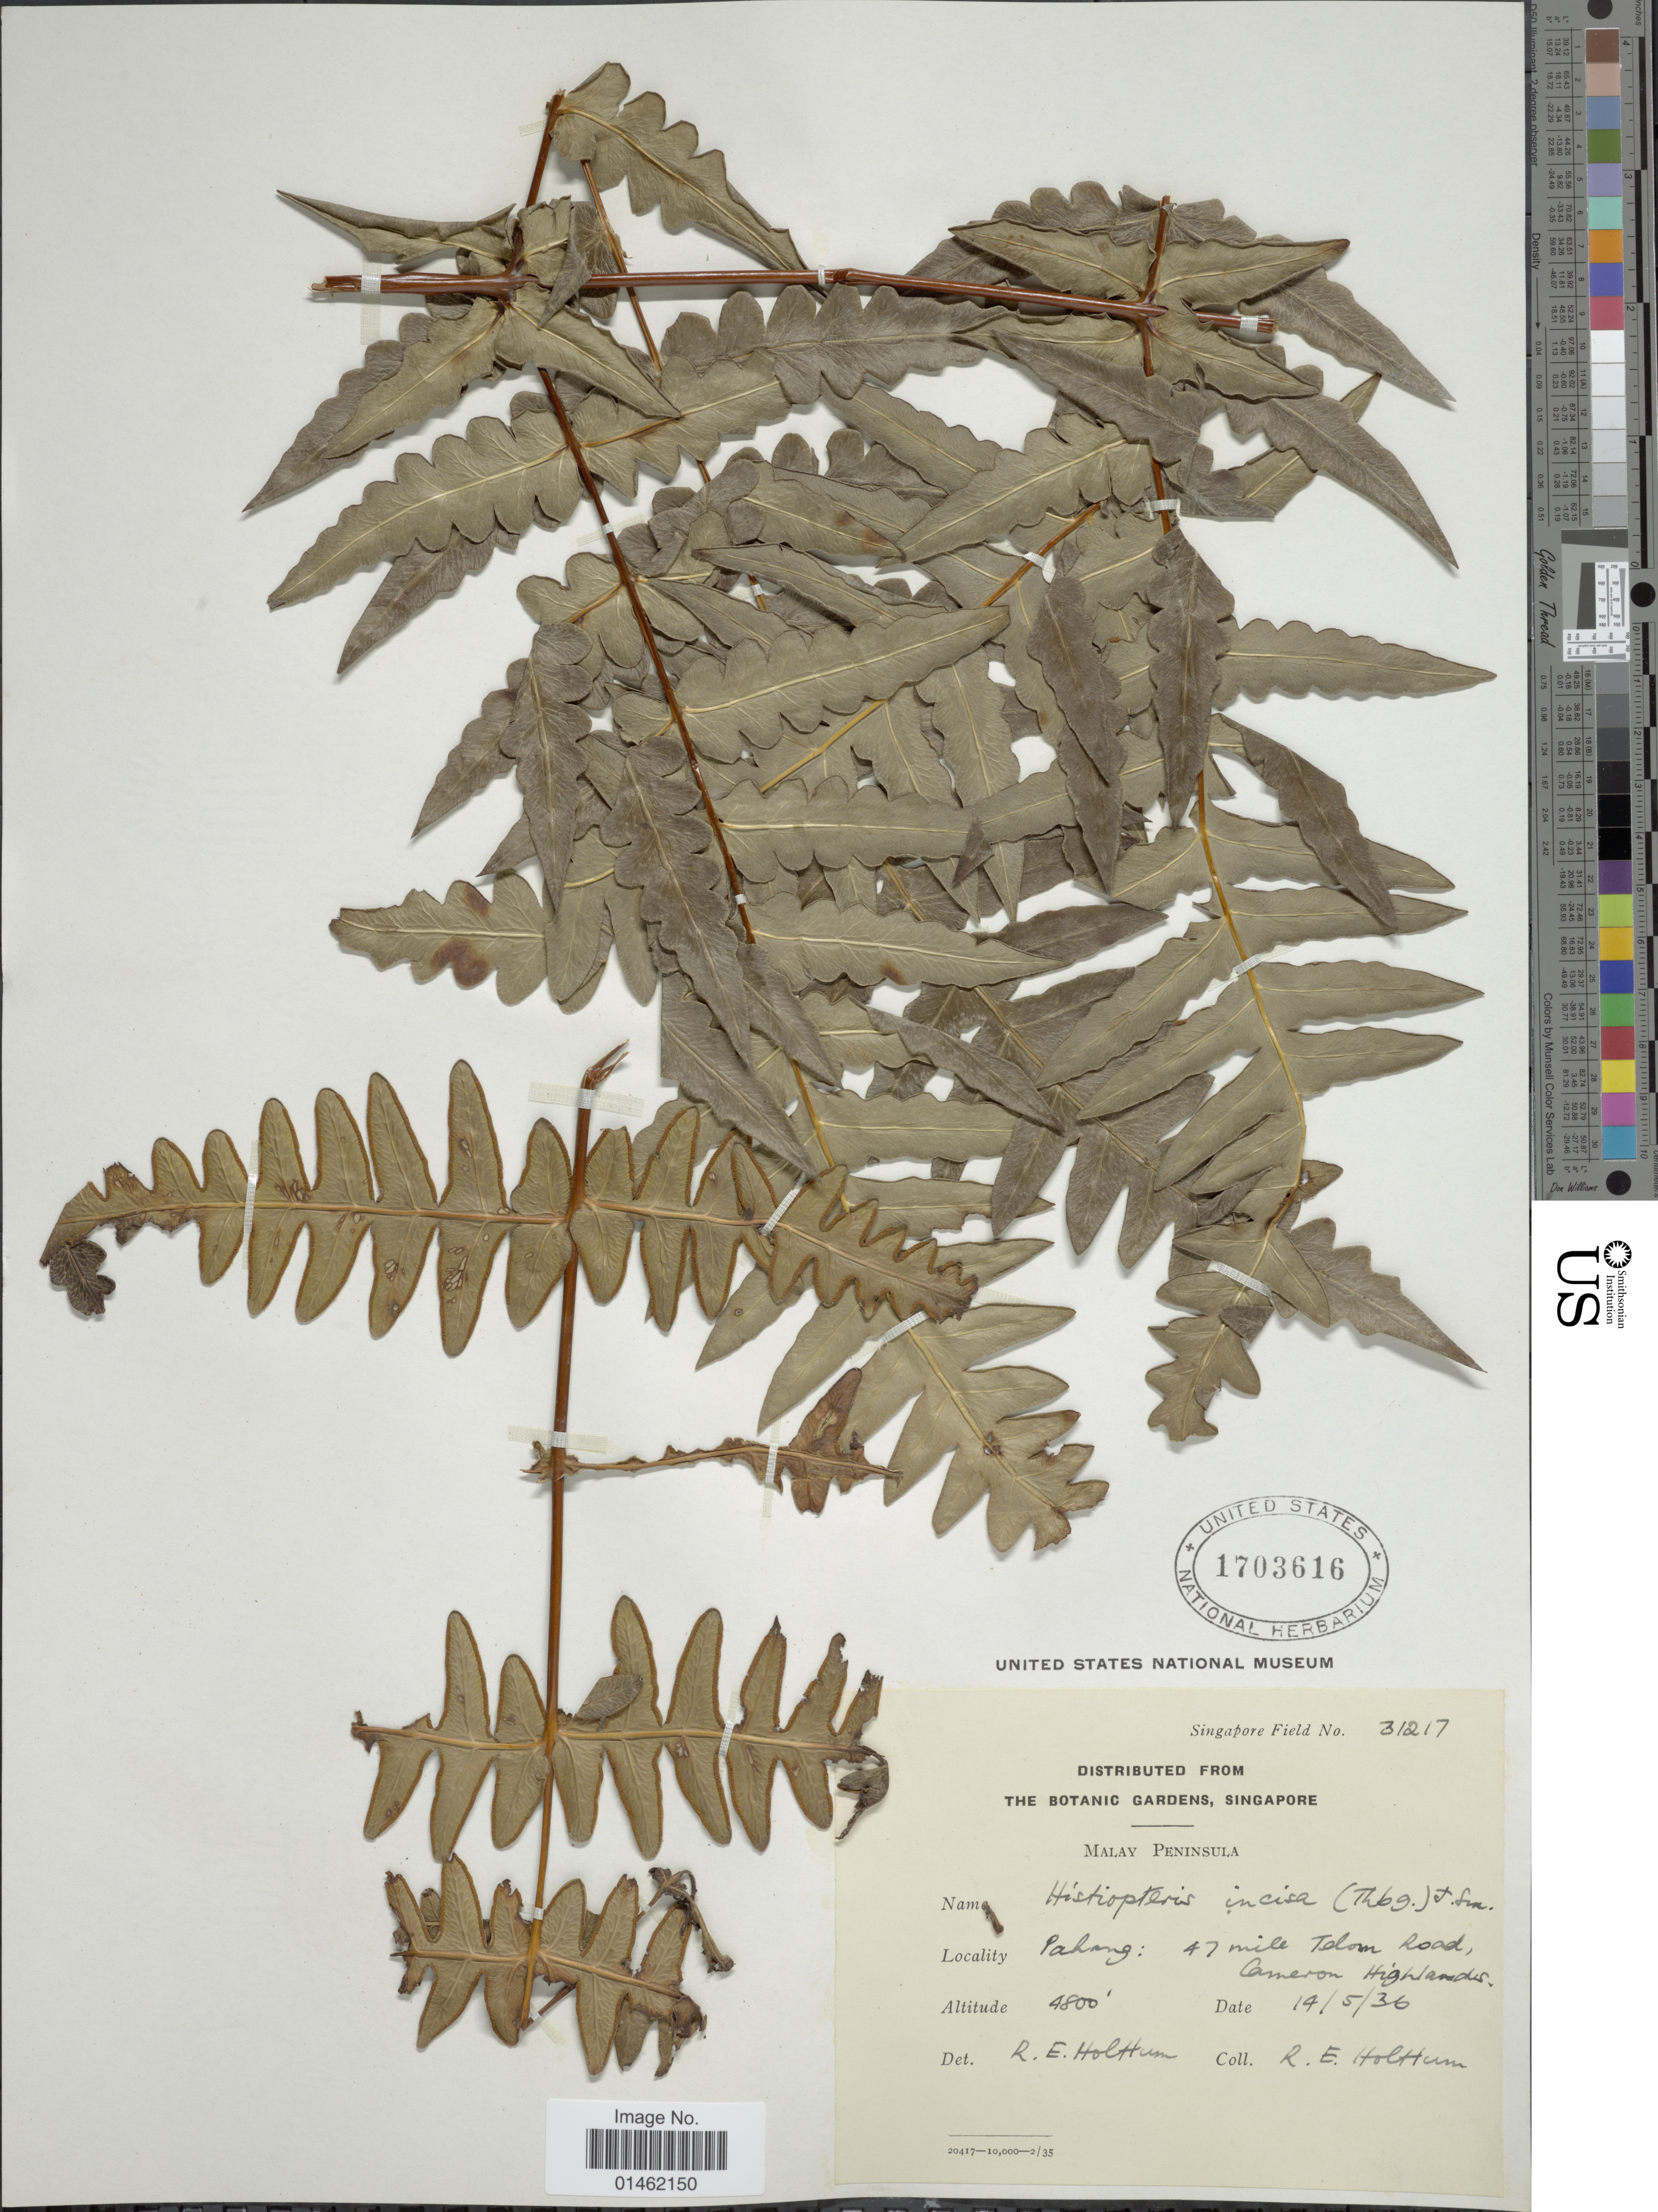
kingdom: Plantae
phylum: Tracheophyta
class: Polypodiopsida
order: Polypodiales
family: Dennstaedtiaceae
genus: Histiopteris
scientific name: Histiopteris incisa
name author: (Thunb.) J. Sm.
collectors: R. E. Holttum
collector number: Singapore Field 31217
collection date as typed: Transcribed d/m/y: 14/5/36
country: Malaysia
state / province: Pahang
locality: Malay Peninsula, 47 mile Telom Road, Cameron Highlands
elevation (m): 1463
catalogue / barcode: US 1703616